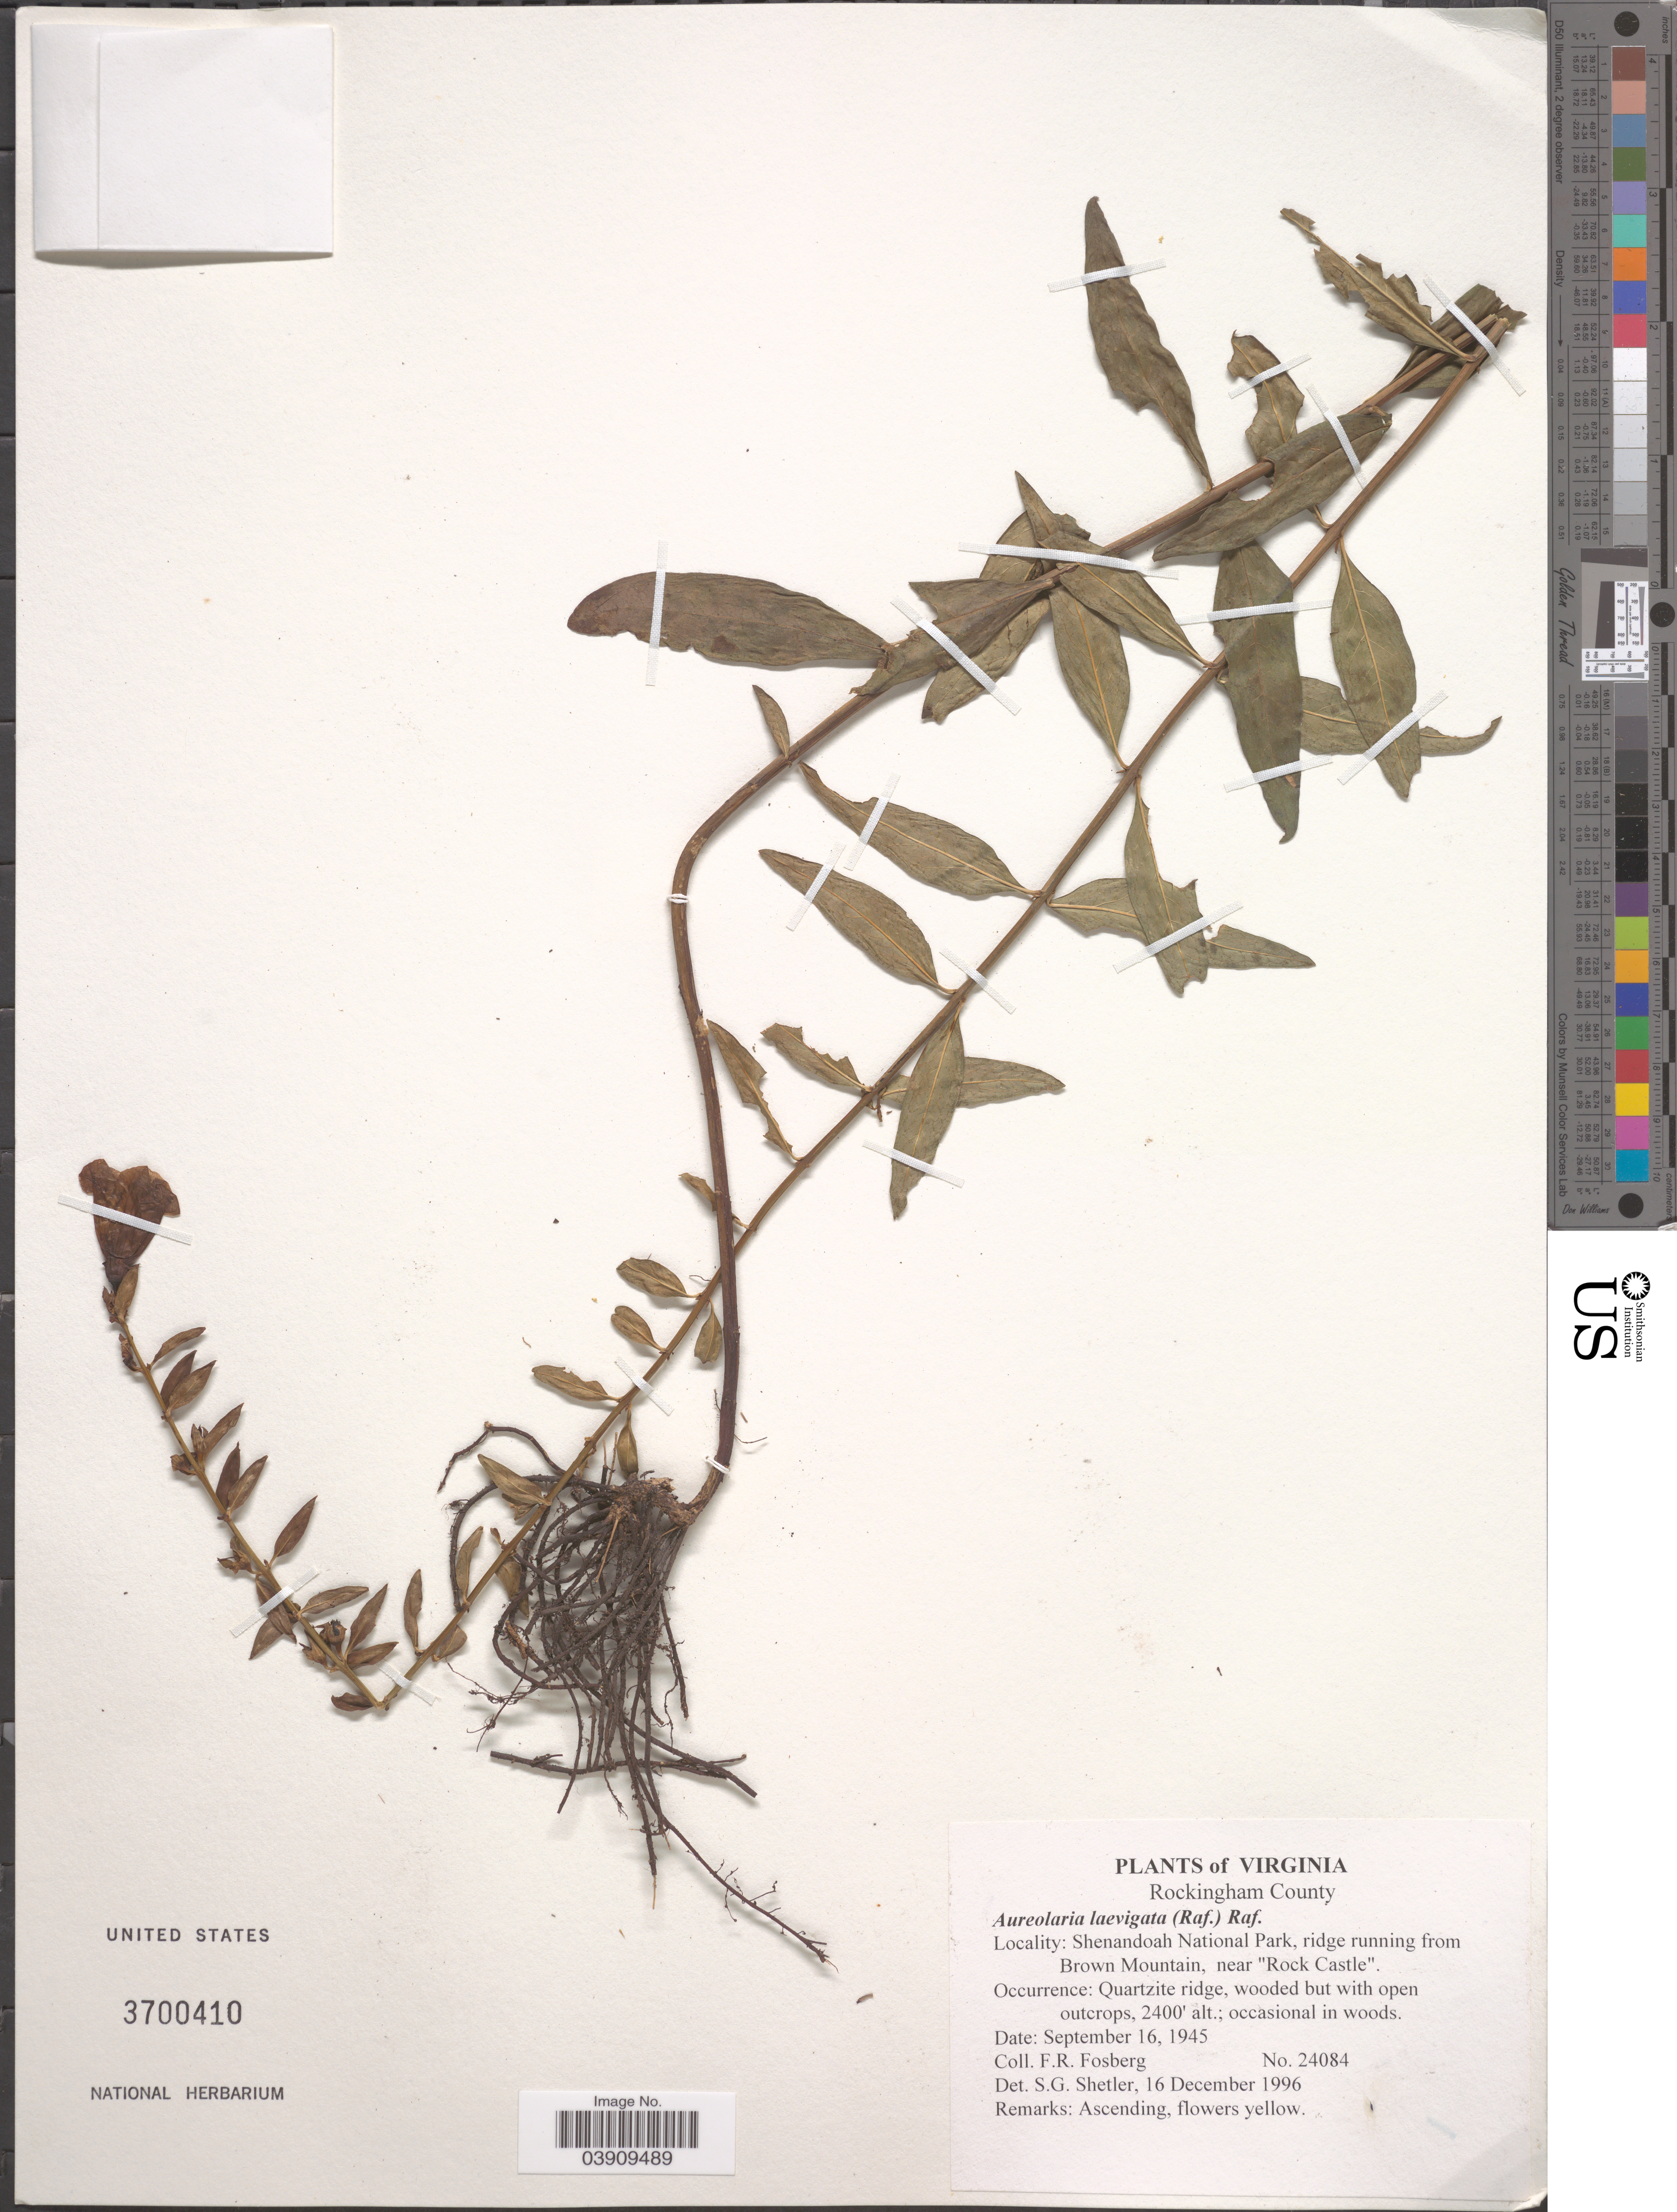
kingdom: Plantae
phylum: Tracheophyta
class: Magnoliopsida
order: Lamiales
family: Orobanchaceae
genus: Aureolaria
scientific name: Aureolaria laevigata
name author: (Raf.) Raf.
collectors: F. R. Fosberg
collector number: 24084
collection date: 1945-09-16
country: United States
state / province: Virginia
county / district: Rockingham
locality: Shenandoah National Park, ridge running from Brown Mountain, near "Rock Castle".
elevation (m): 732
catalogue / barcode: US 3700410